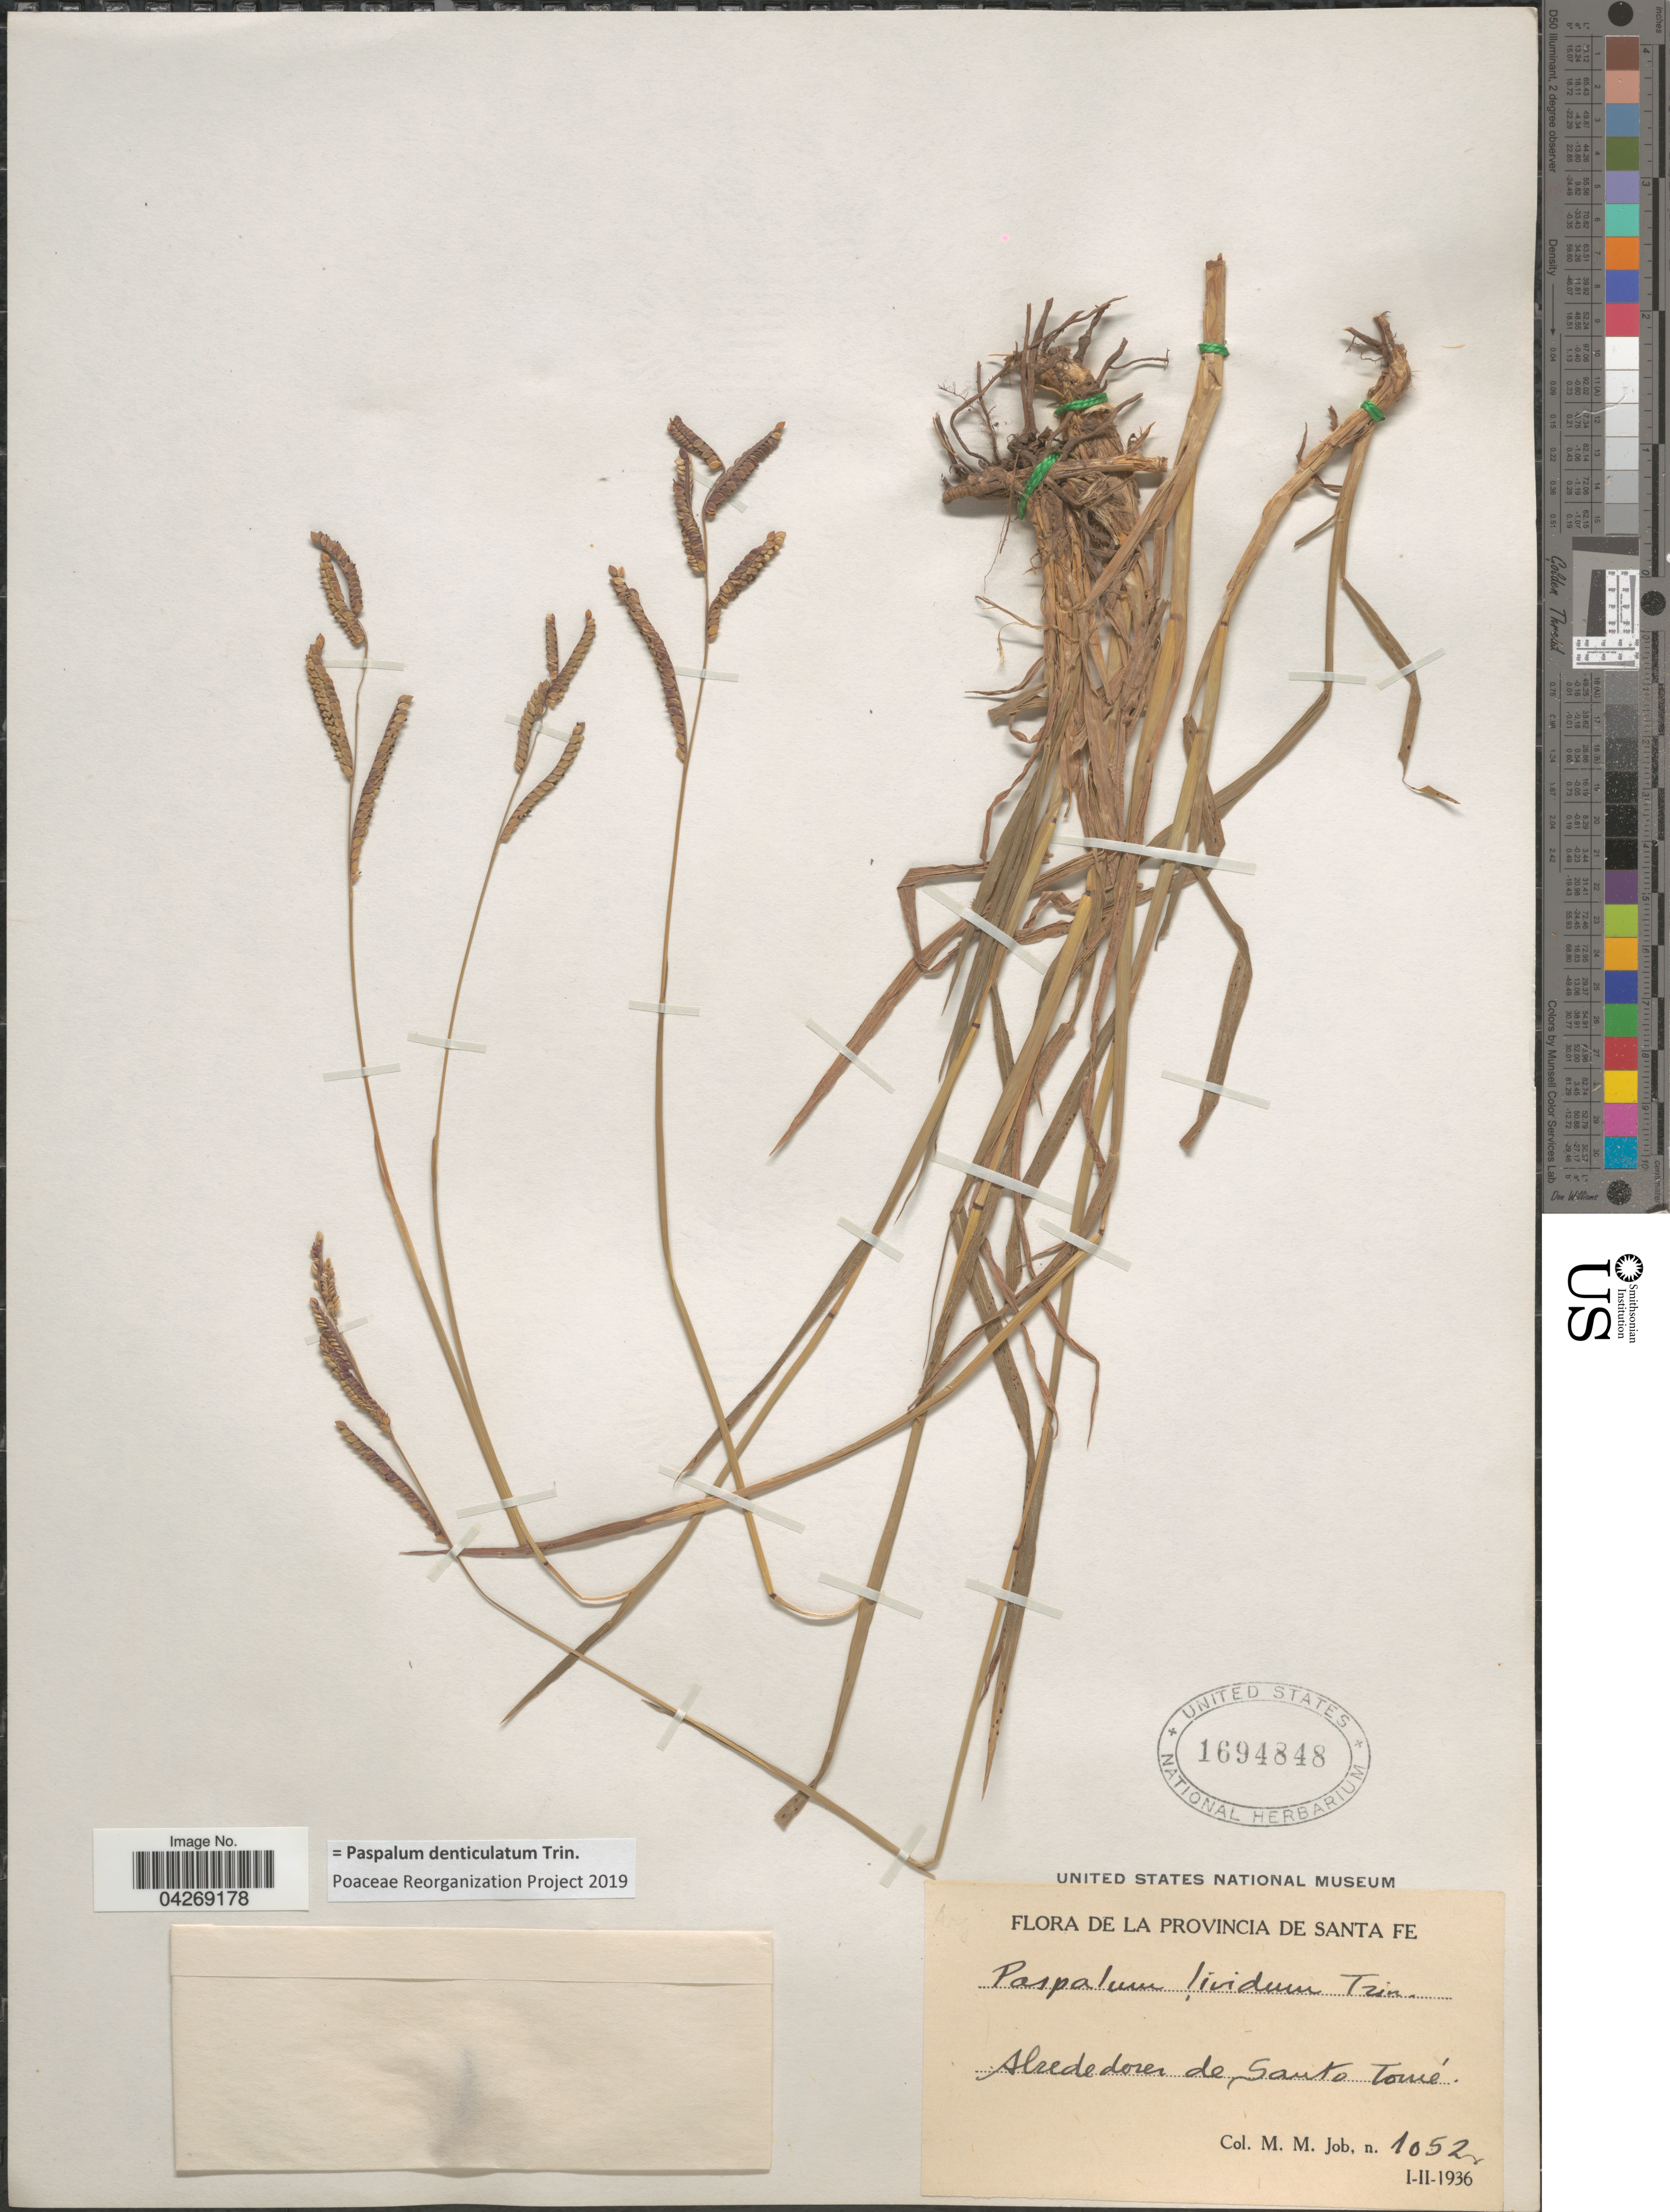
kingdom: Plantae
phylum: Tracheophyta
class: Liliopsida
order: Poales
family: Poaceae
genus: Paspalum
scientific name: Paspalum denticulatum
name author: Trin.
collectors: M. Job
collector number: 1052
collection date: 1936-01/1936-02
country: Argentina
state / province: Santa Fe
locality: Alredores de Santo Tomé.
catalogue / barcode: US 1694848